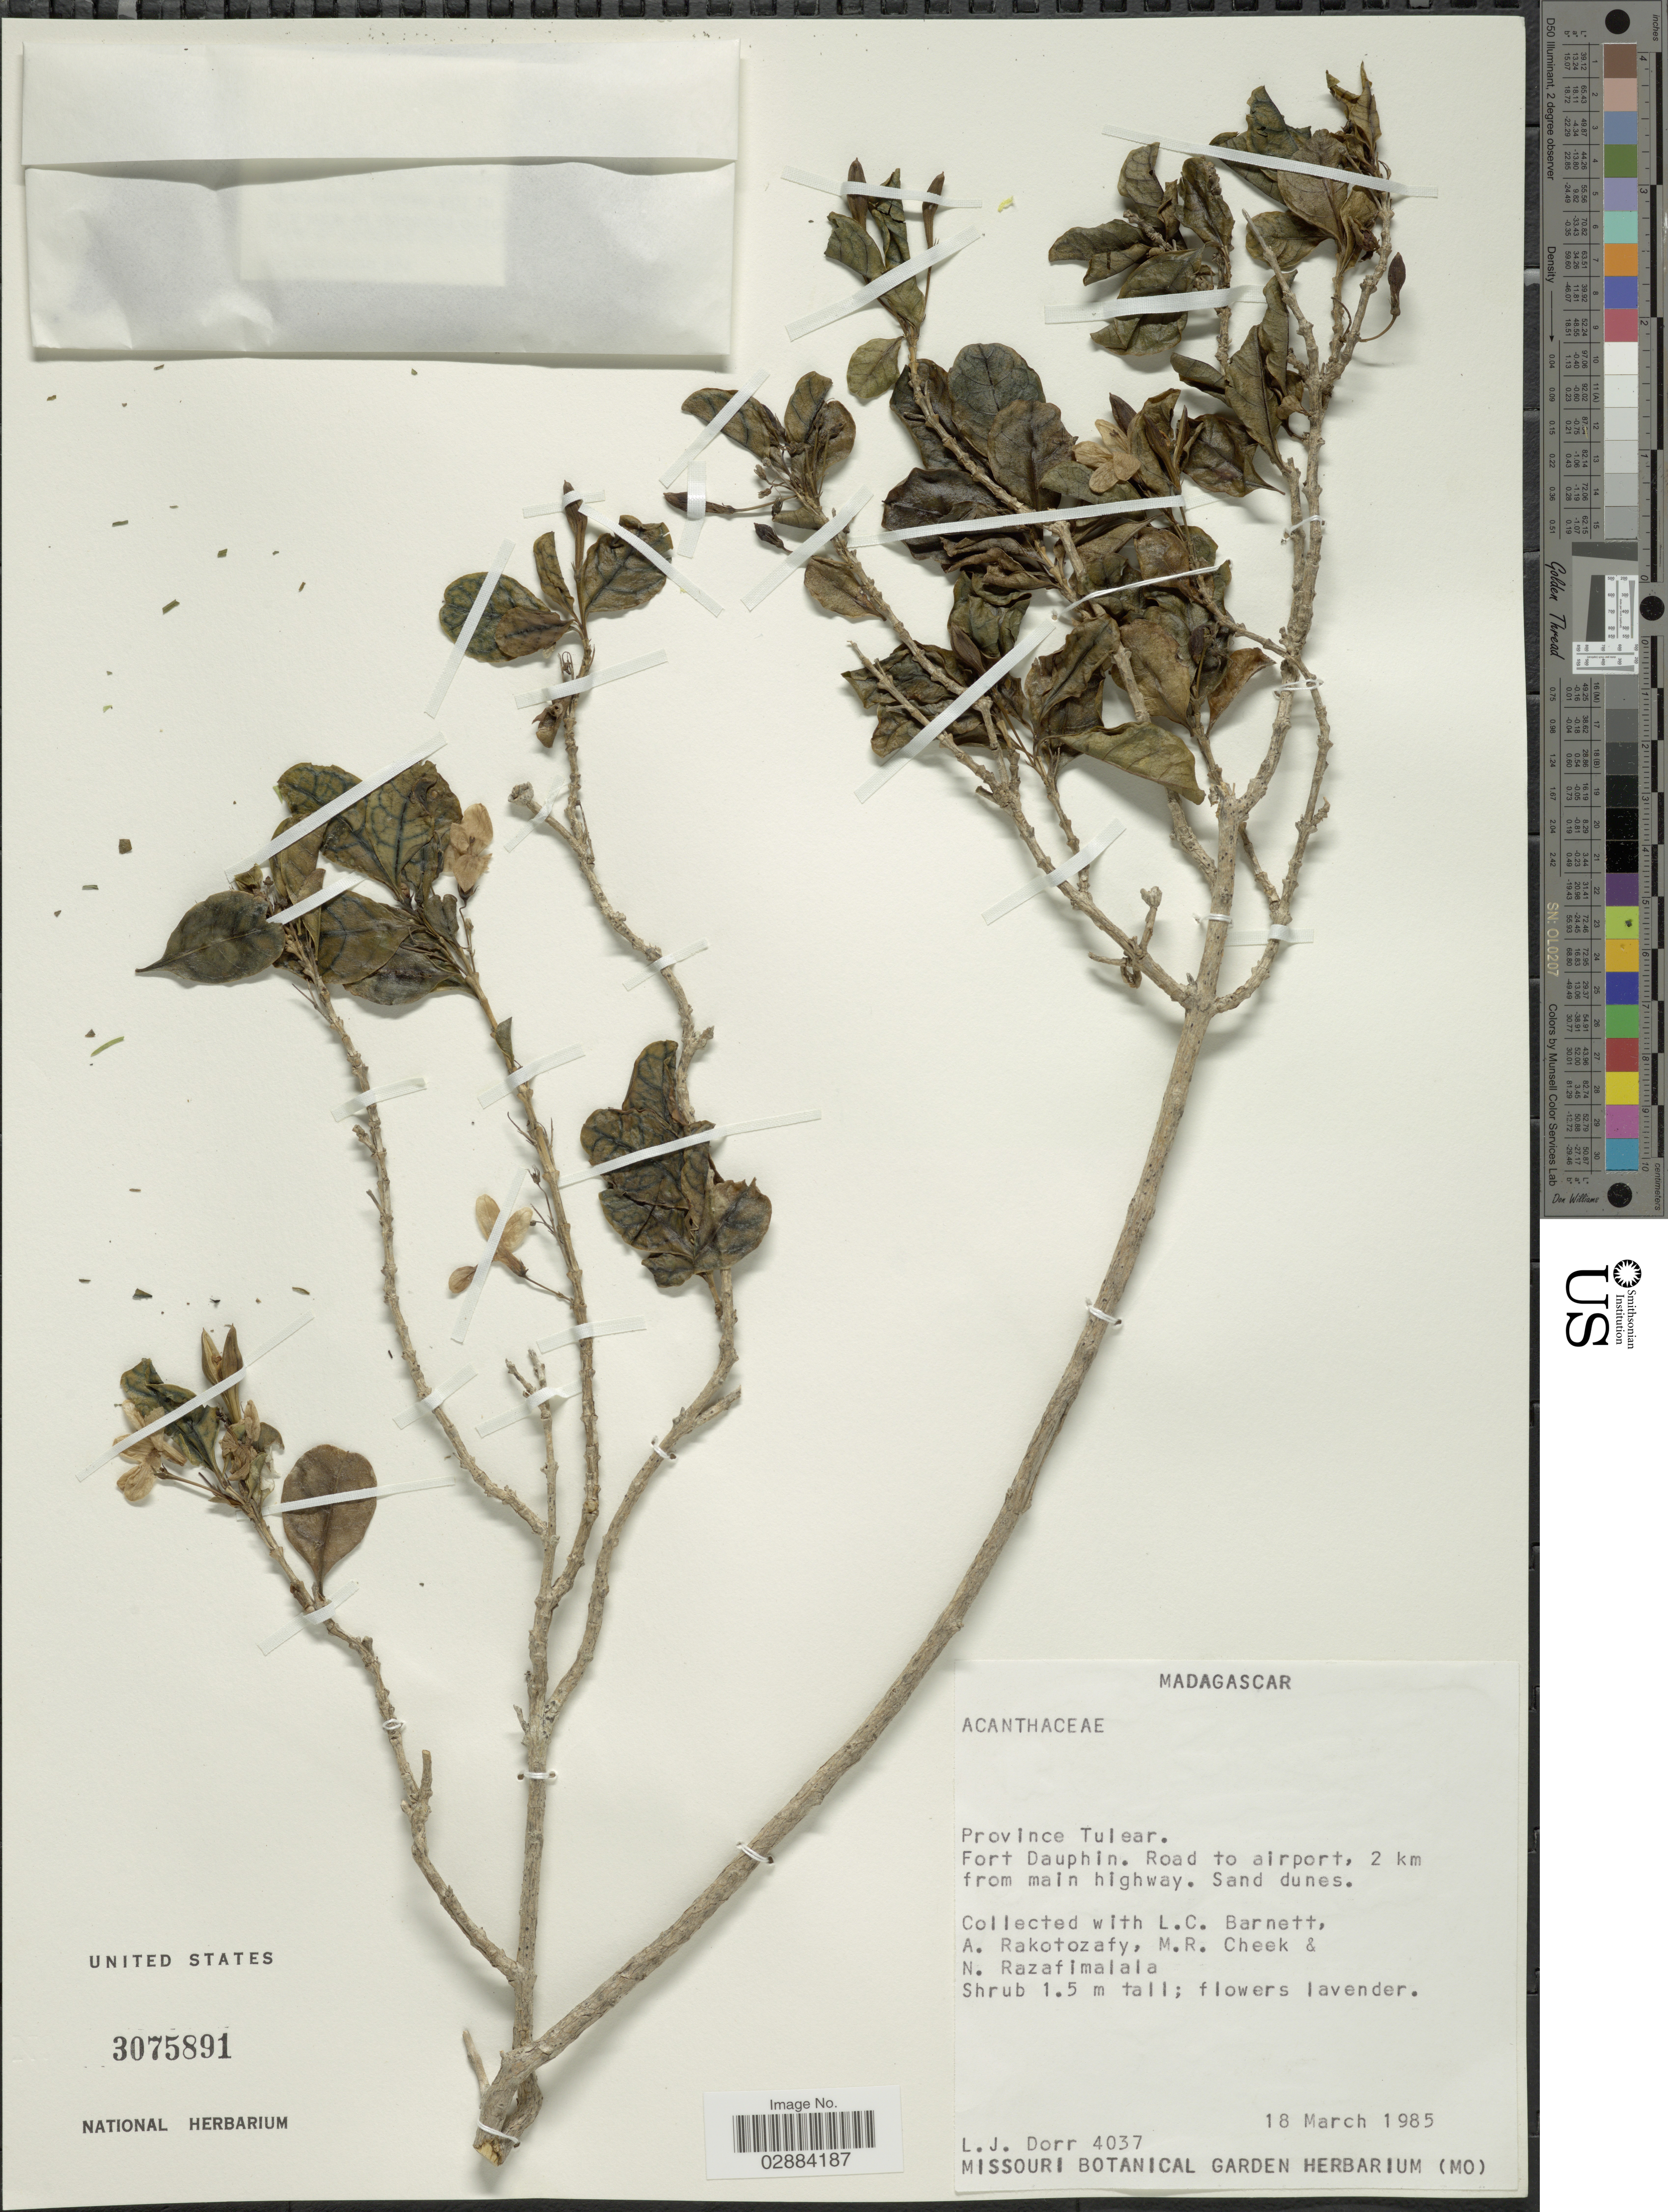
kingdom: Plantae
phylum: Tracheophyta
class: Magnoliopsida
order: Lamiales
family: Acanthaceae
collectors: L. J. Dorr, L. C. Barnett, A. Rakotozafy, M. Cheek & N. Razafimalala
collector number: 4037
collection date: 1985-03-18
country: Madagascar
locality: Province Tulear. Fort Dauphin. Road to airport, 2 km from main highway.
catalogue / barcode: US 3075891